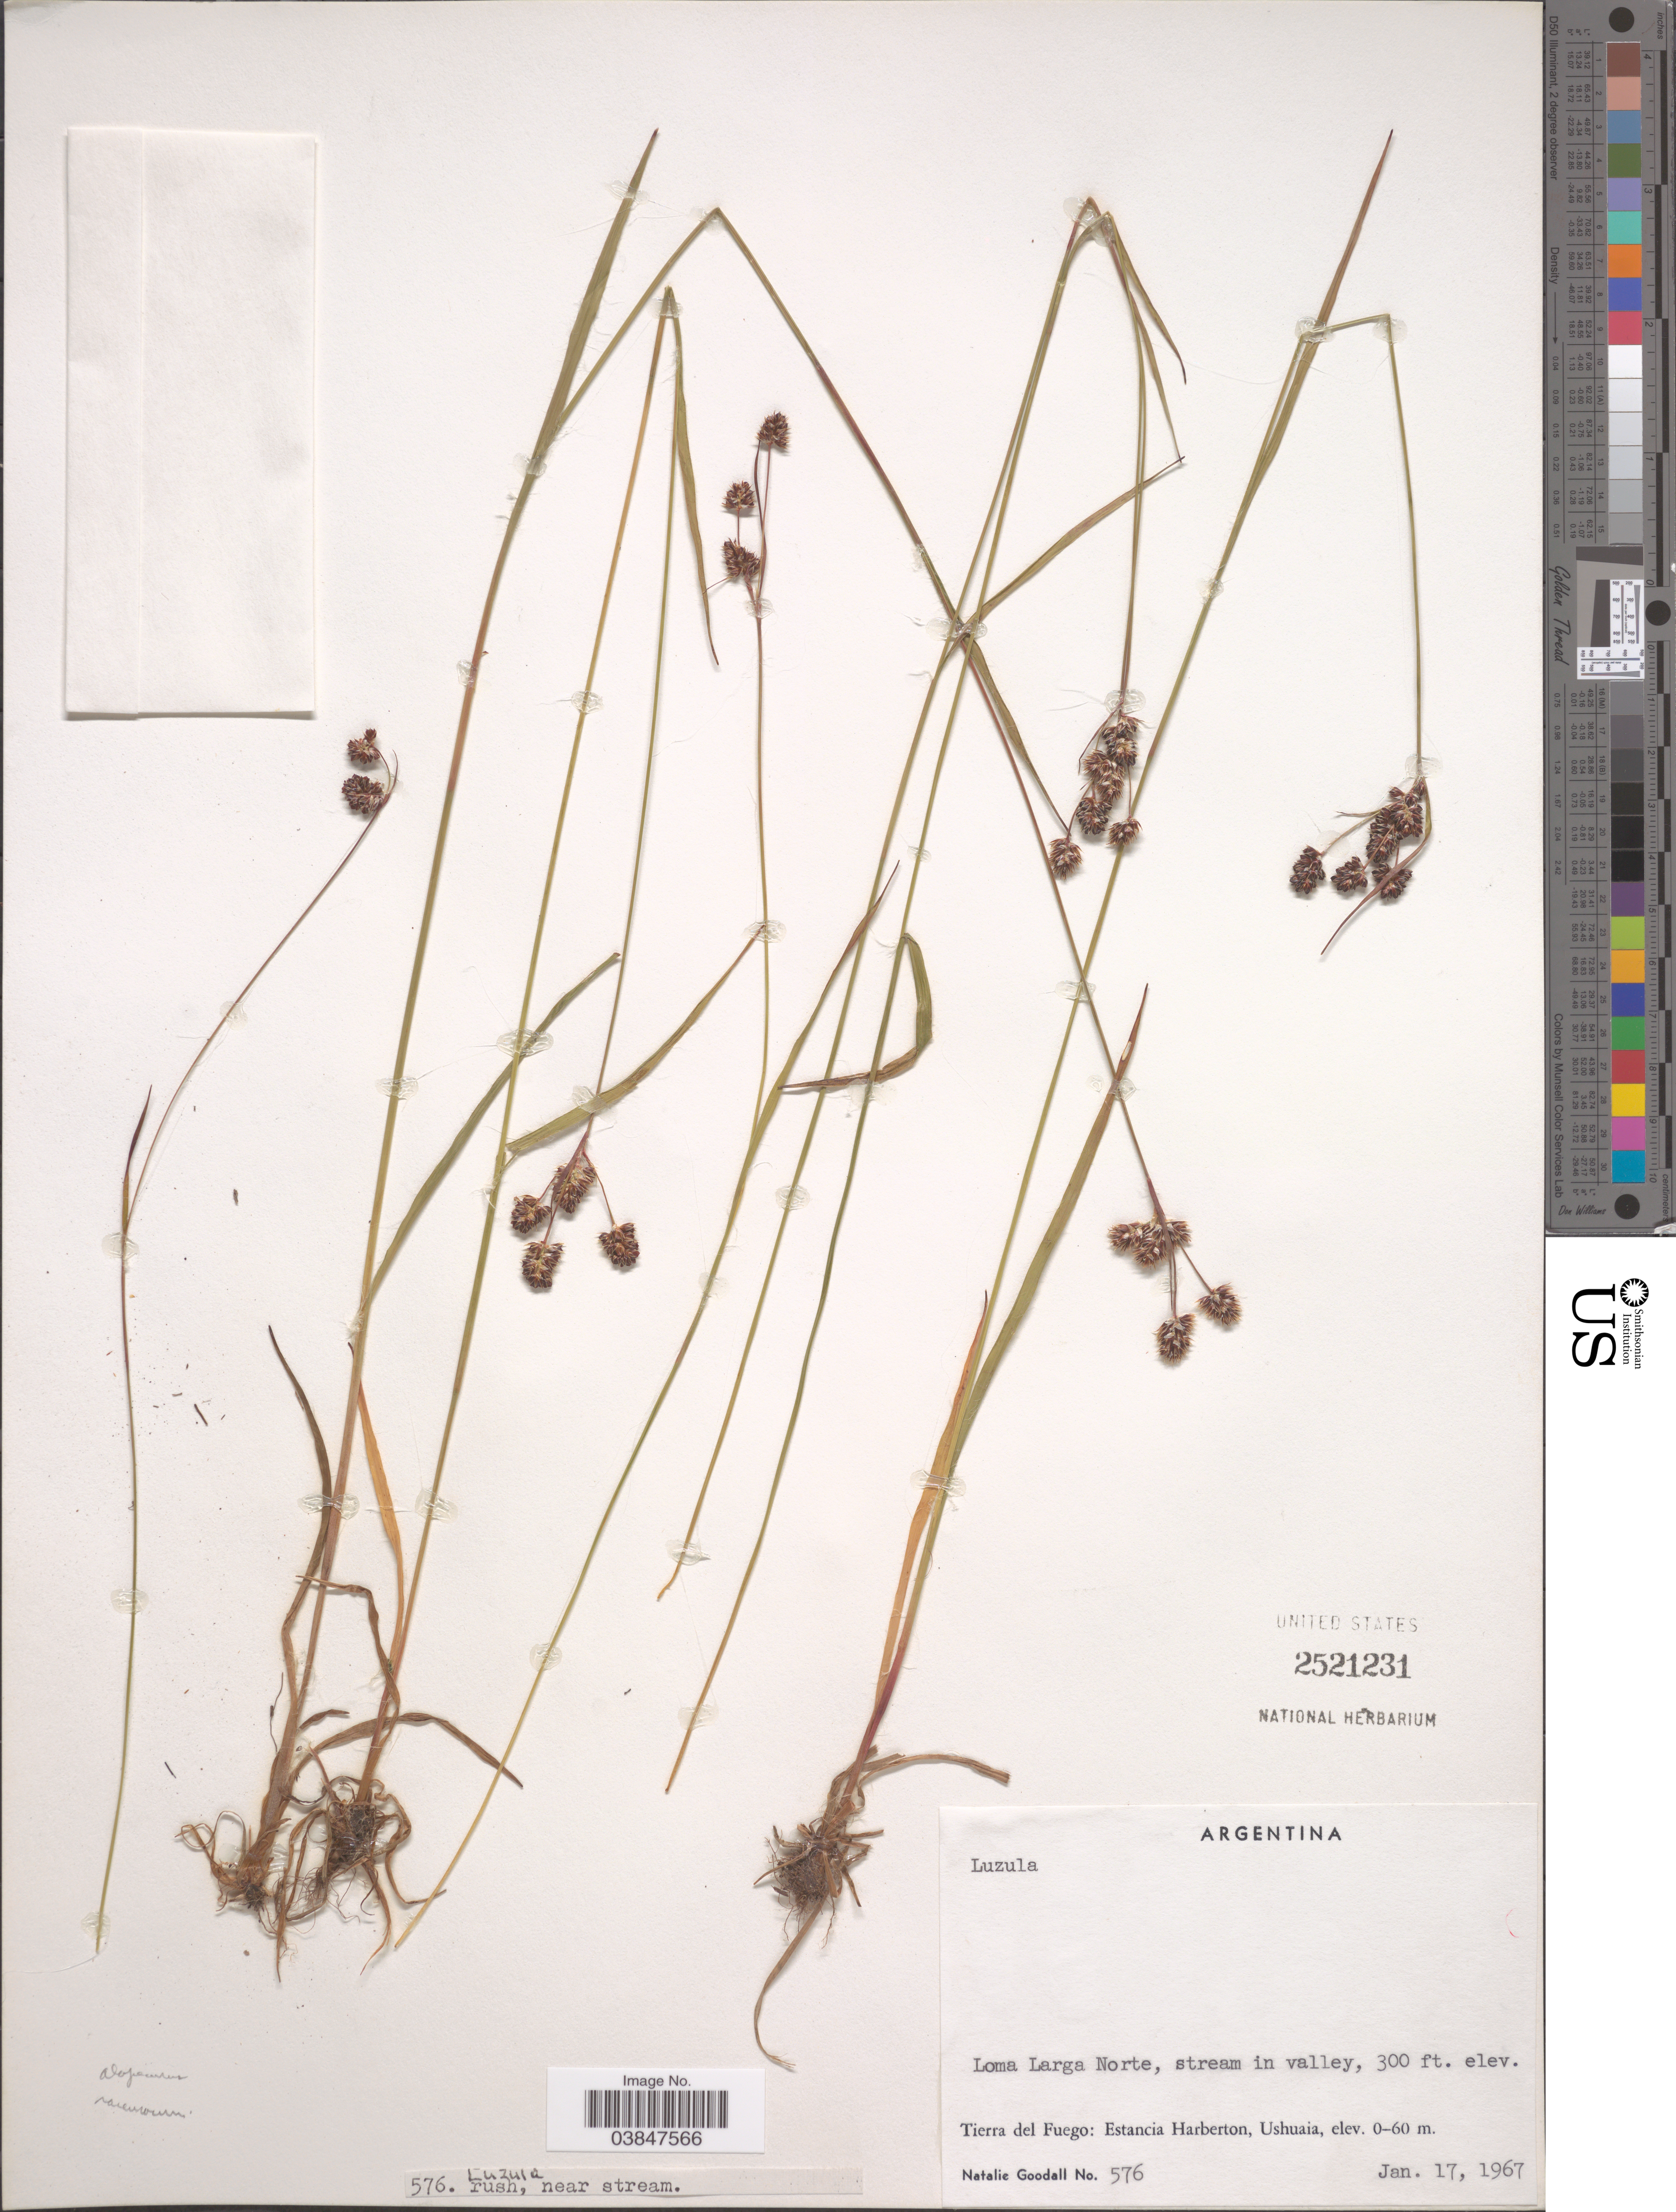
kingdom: Plantae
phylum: Tracheophyta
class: Liliopsida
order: Poales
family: Juncaceae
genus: Luzula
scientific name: Luzula sp.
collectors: N. Goodall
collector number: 576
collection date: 1967-01-17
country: Argentina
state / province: Tierra del Fuego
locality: Loma Larga Norte, stream in valley. Estancia Harberton, Ushuaia.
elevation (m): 91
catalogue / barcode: US 2521231